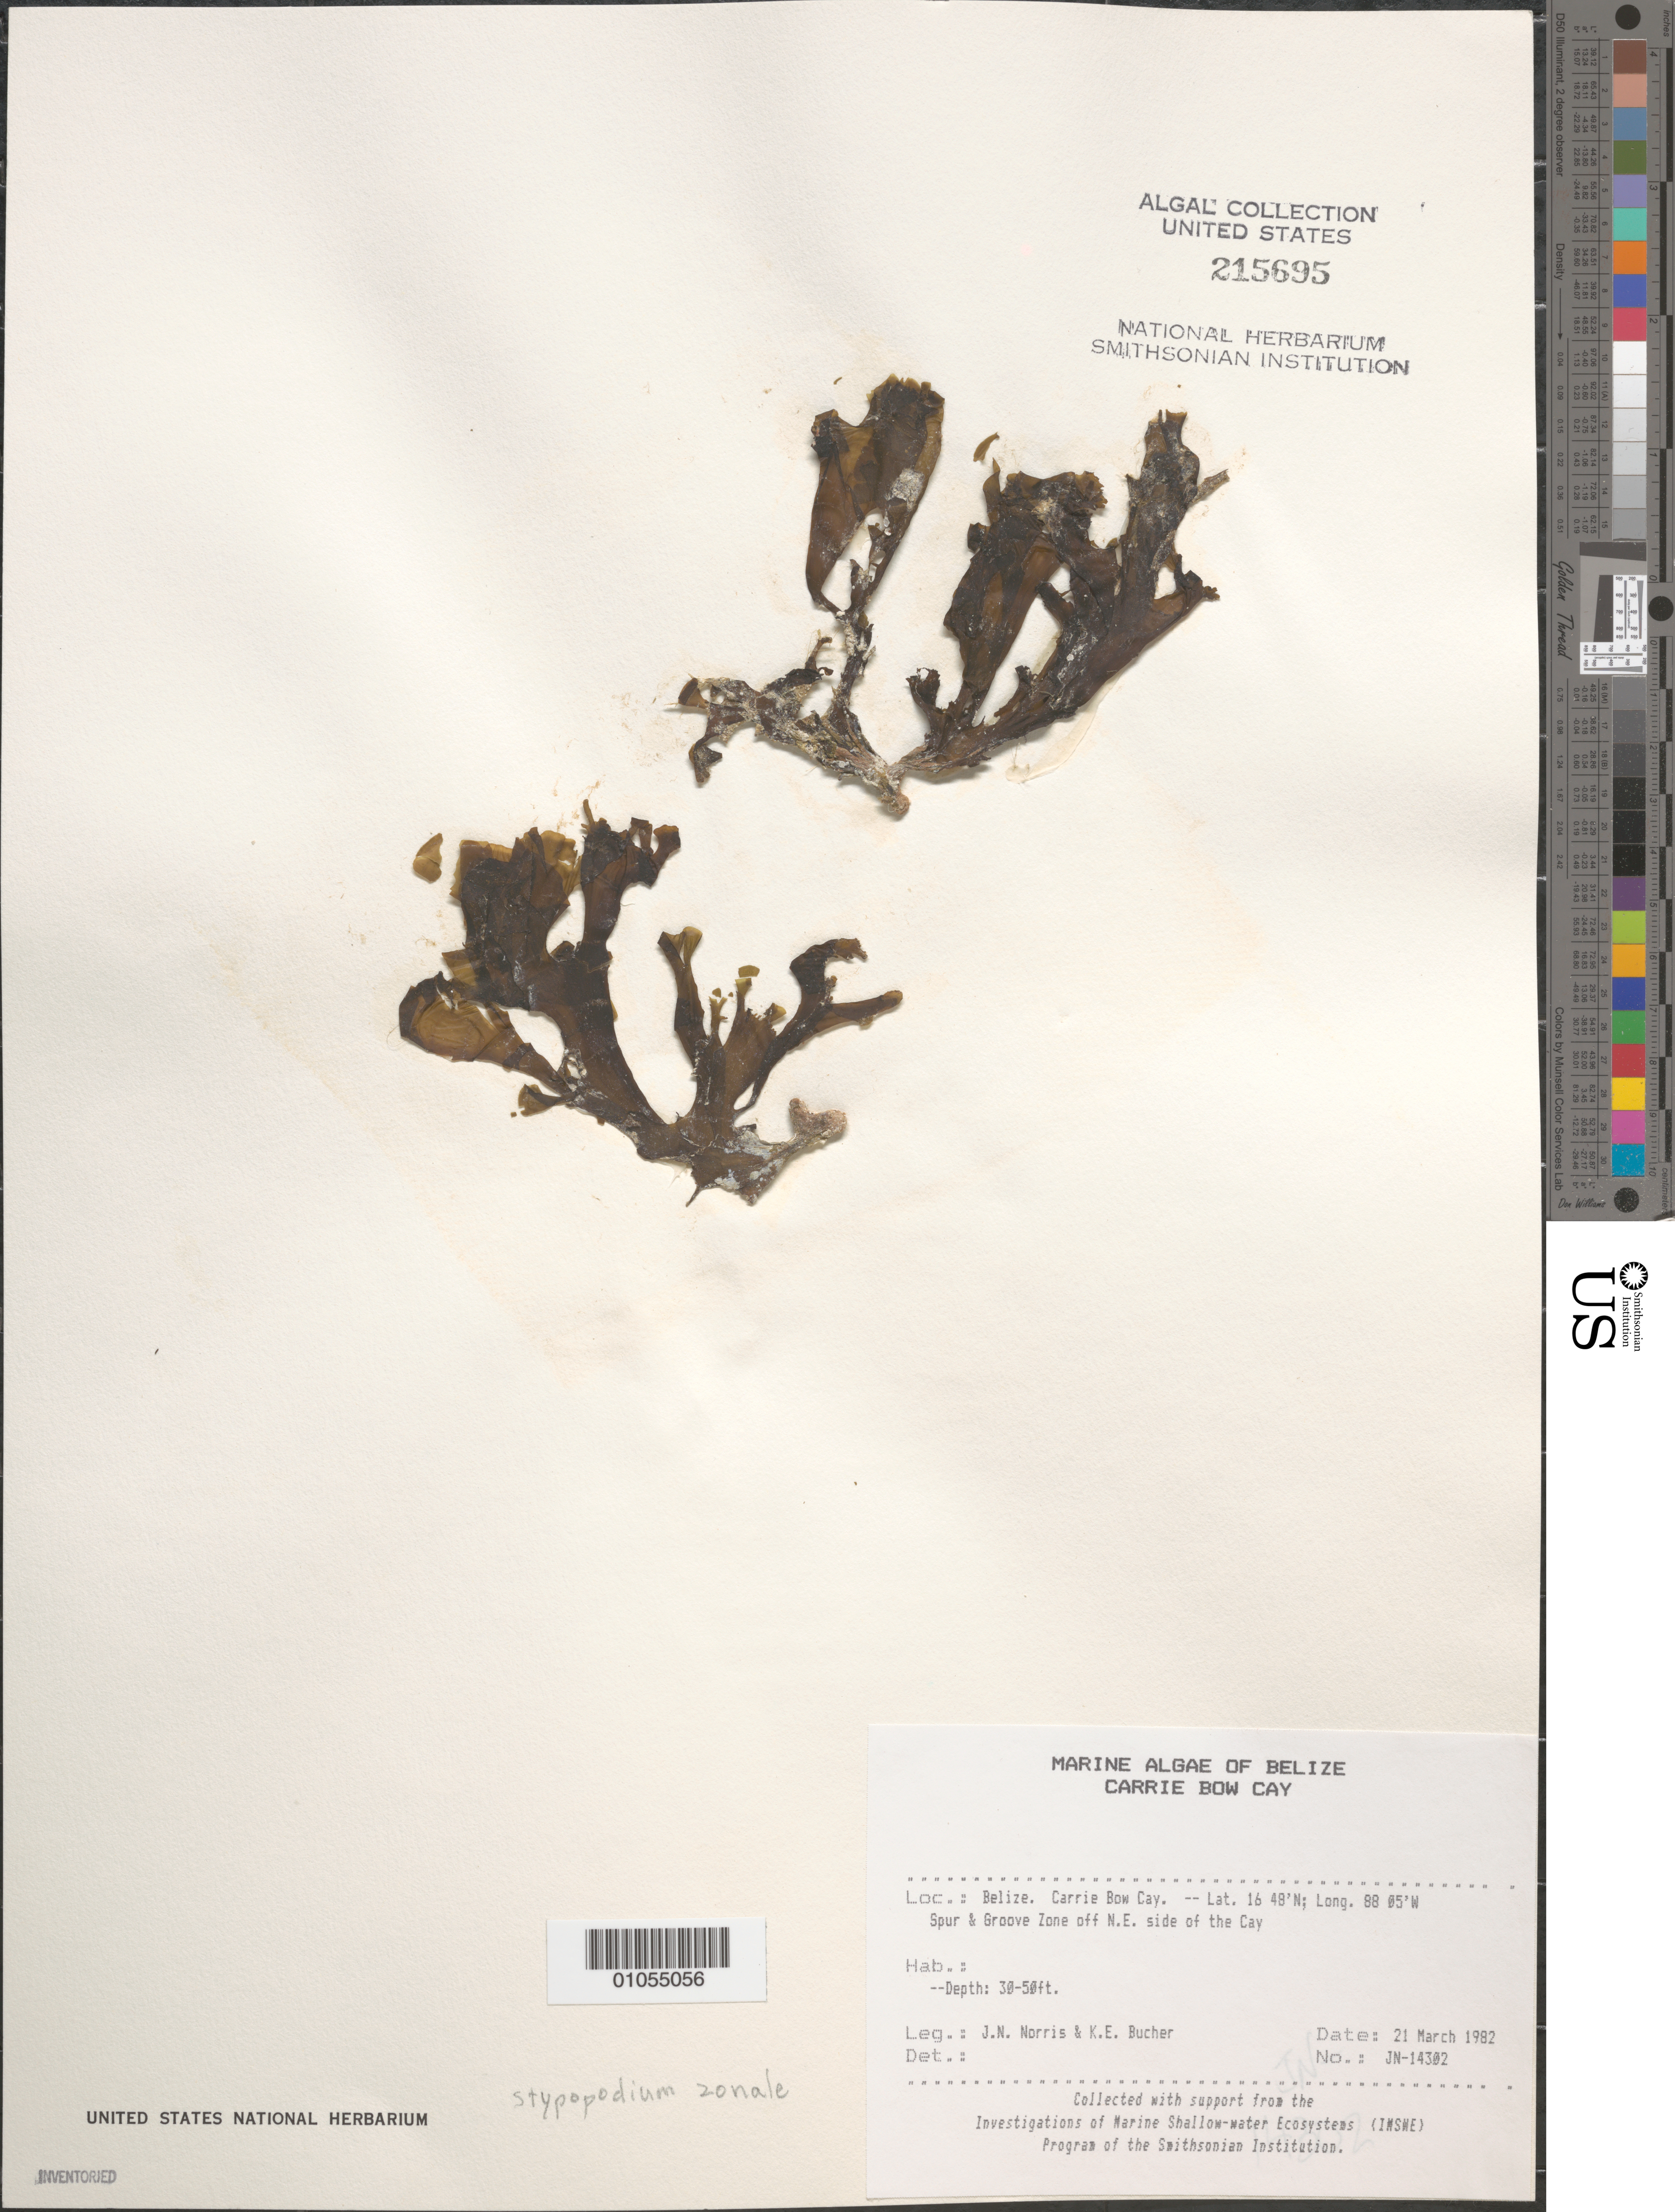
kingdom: Chromista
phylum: Ochrophyta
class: Phaeophyceae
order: Dictyotales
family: Dictyotaceae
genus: Stypopodium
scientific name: Stypopodium zonale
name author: (J.V.Lamouroux) Papenf.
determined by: Norris, James N.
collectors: J. N. Norris & K. E. Bucher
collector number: JN-14302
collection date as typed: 21 Mar 1982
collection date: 1982-03-21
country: Belize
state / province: Stann Creek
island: Carrie Bow Cay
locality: Spur and groove zone off northeast side of Carrie Bow Cay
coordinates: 16 48'N, 88 05'W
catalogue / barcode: US 215695